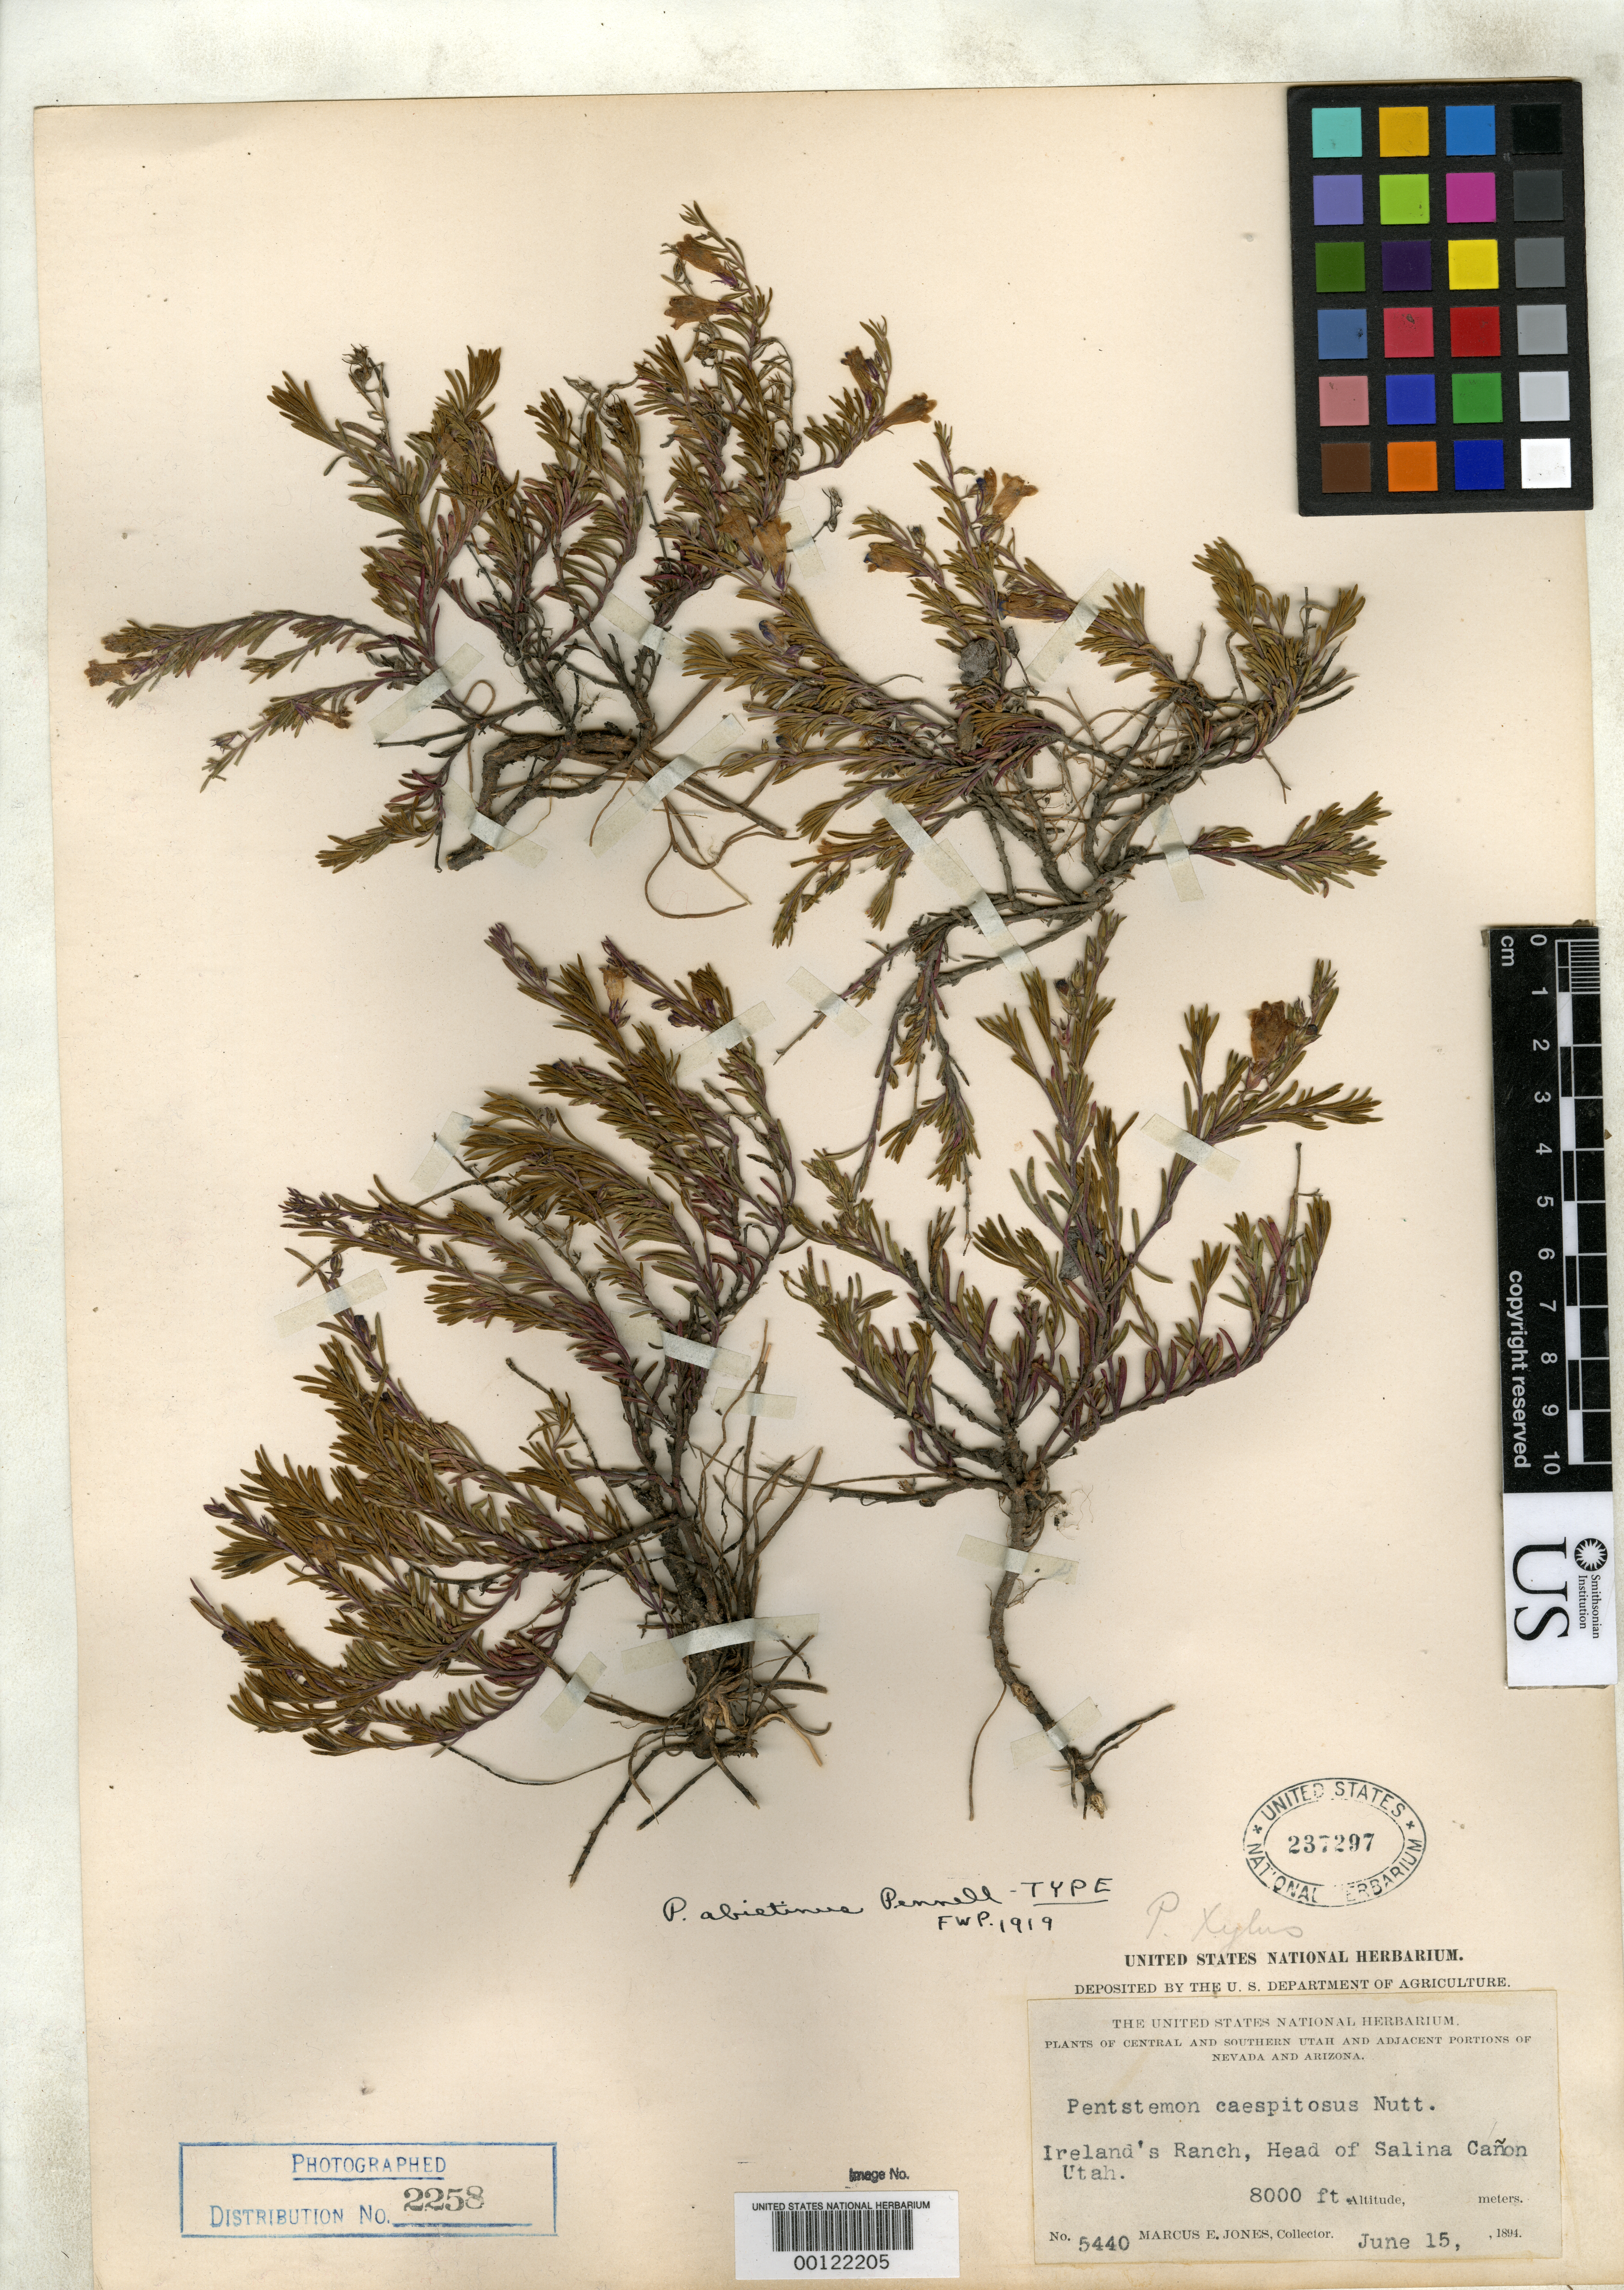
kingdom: Plantae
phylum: Tracheophyta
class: Magnoliopsida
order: Lamiales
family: Plantaginaceae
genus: Penstemon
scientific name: Penstemon abietinus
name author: Pennell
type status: Holotype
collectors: M. E. Jones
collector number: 5440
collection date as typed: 15 Jun 1894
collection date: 1894-06-15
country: United States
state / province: Utah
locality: Ireland Ranch; Salina Canyon.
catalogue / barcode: US 237297